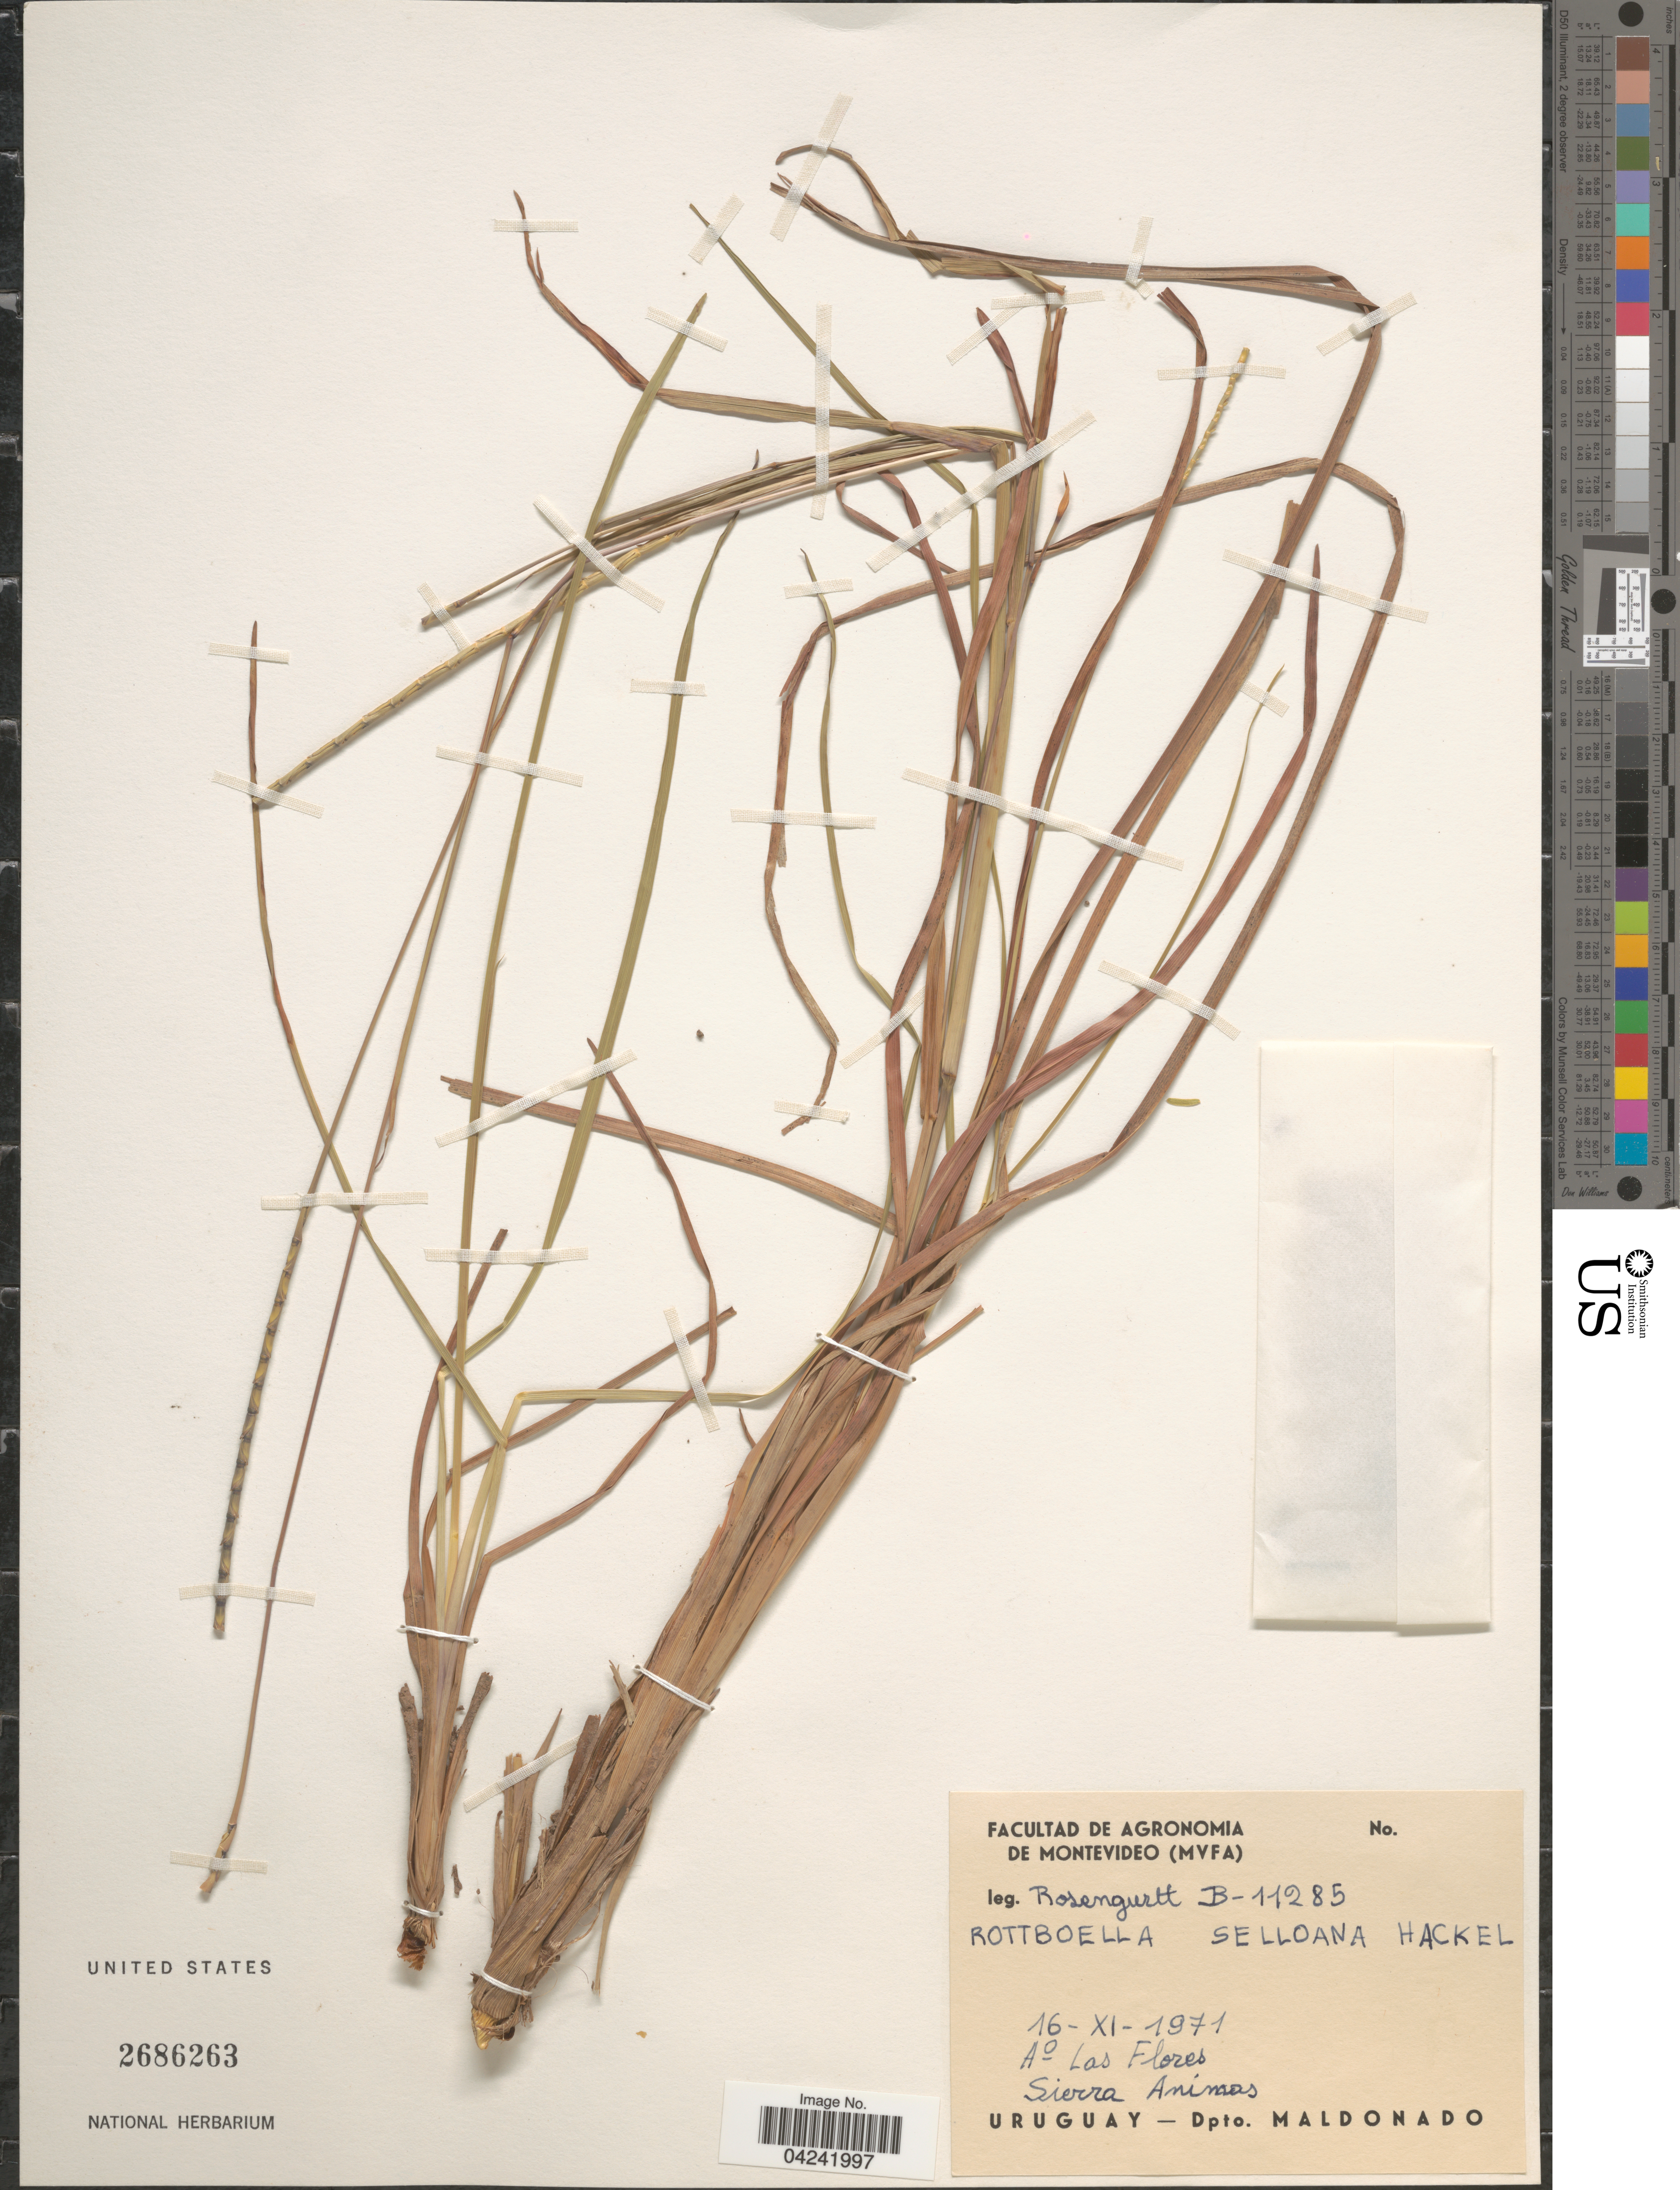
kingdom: Plantae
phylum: Tracheophyta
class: Liliopsida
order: Poales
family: Poaceae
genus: Mnesithea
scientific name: Mnesithea selloana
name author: (Hack.) de Koning & Sosef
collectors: Rosengurtt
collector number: B-11285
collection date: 1971-11-16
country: Uruguay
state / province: Maldonado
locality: A° Las Flores. Sierra Animas. Dpto. Maldonado.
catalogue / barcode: US 2686263